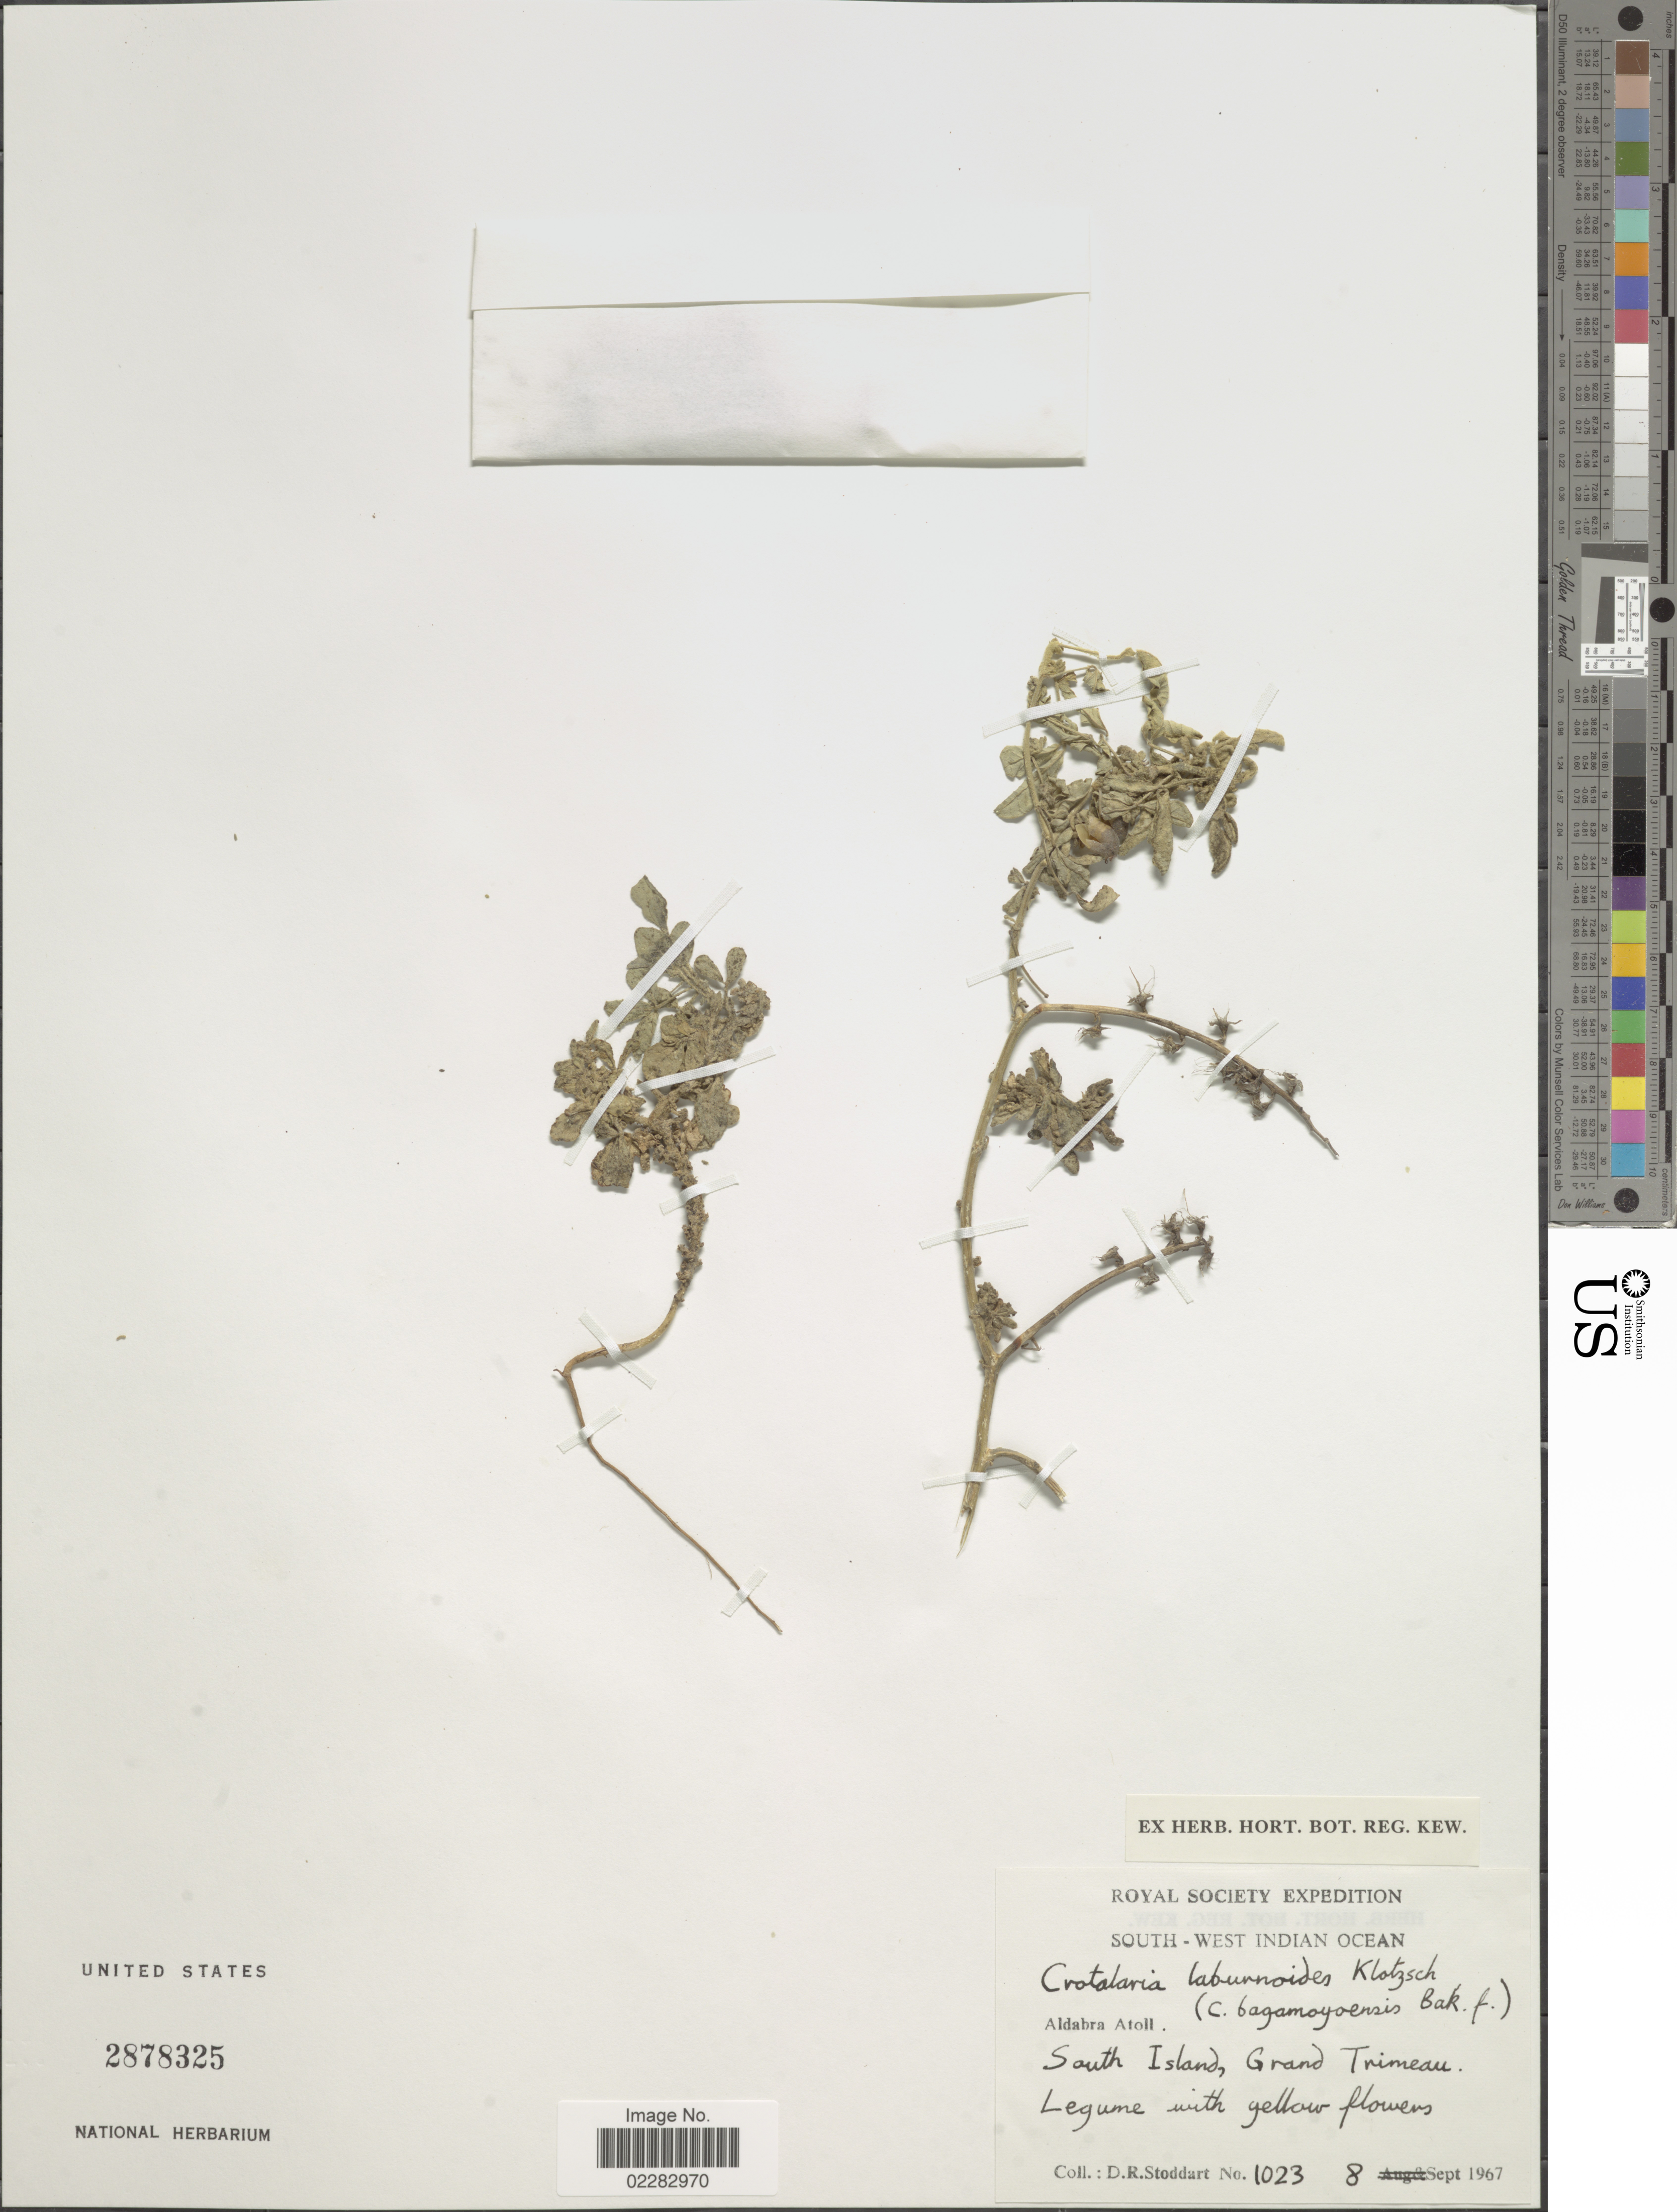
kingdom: Plantae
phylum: Tracheophyta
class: Magnoliopsida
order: Fabales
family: Fabaceae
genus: Crotalaria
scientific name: Crotalaria laburnoides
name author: Klotzsch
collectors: D. R. Stoddart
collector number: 1023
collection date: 1967-09-08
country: Seychelles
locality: South-west idnian Ocean, Aldabra Atoll, South Island, Grand Trimeau.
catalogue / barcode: US 2878325